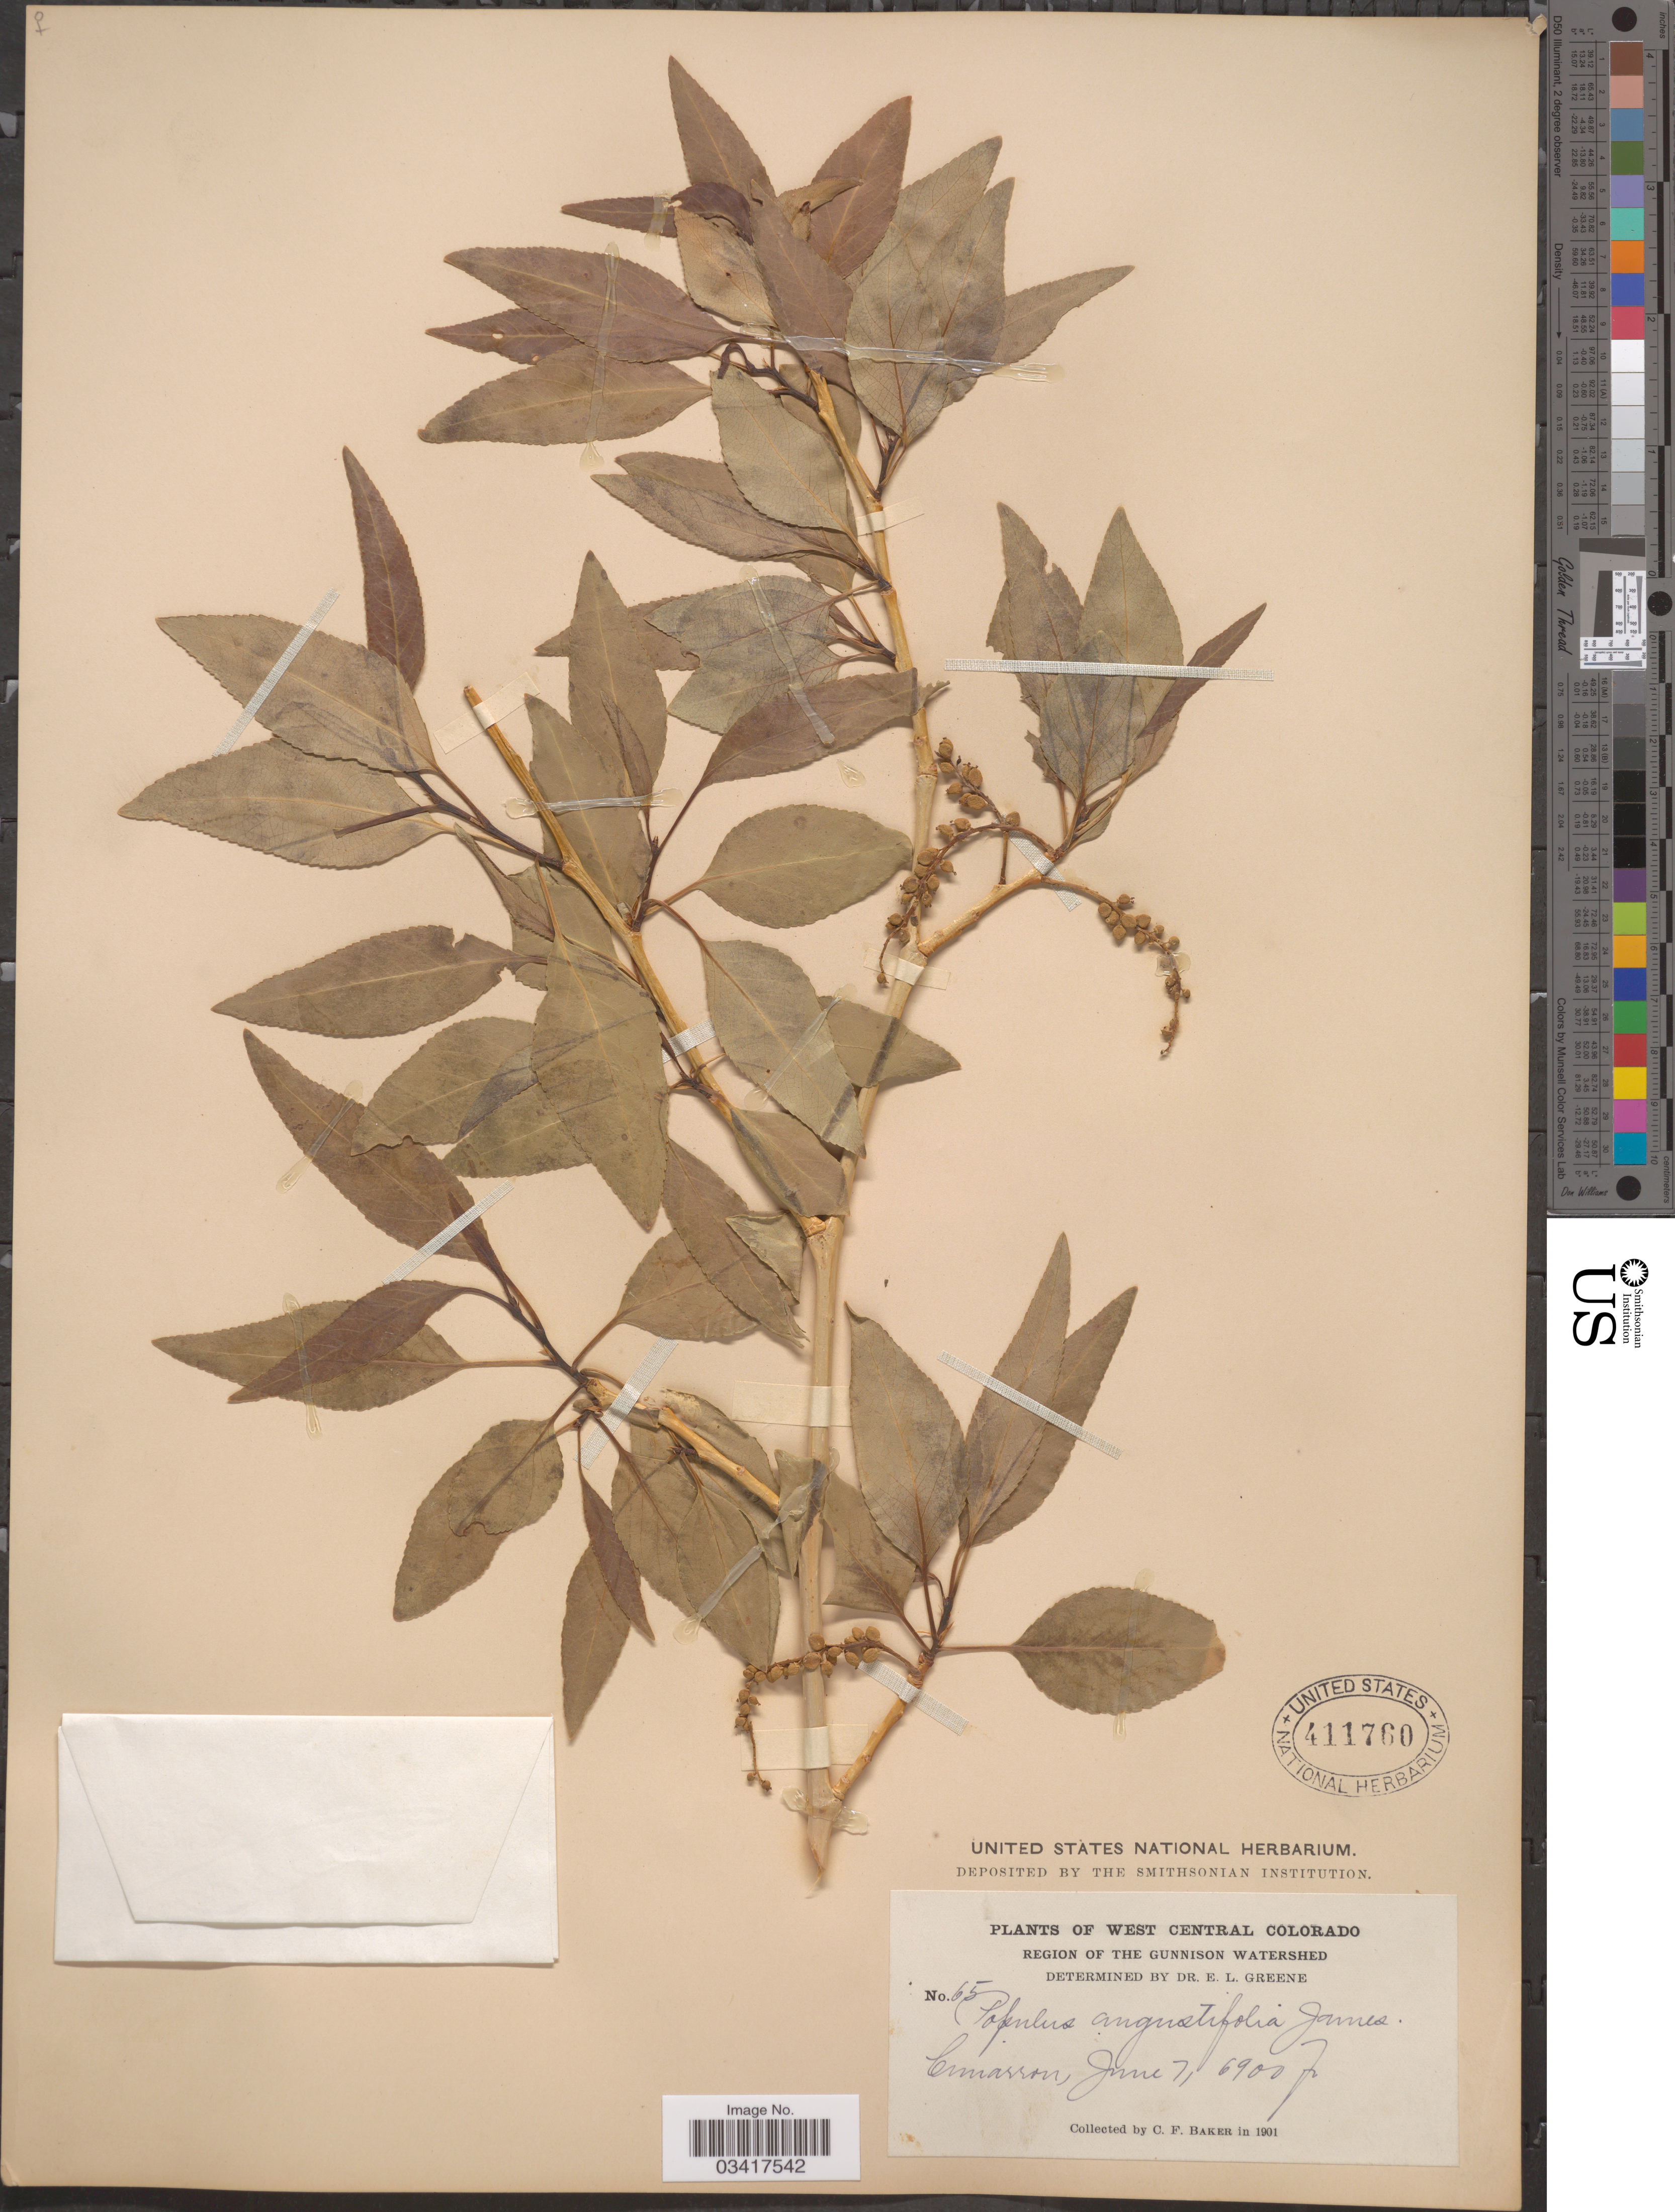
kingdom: Plantae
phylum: Tracheophyta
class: Magnoliopsida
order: Malpighiales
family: Salicaceae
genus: Populus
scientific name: Populus angustifolia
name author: E. James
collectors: C. F. Baker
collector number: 65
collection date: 1901-06-07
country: United States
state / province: Colorado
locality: West Central Colorado. Region of the Gunnison Watershed. Cimarron.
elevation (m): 2103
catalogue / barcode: US 411760